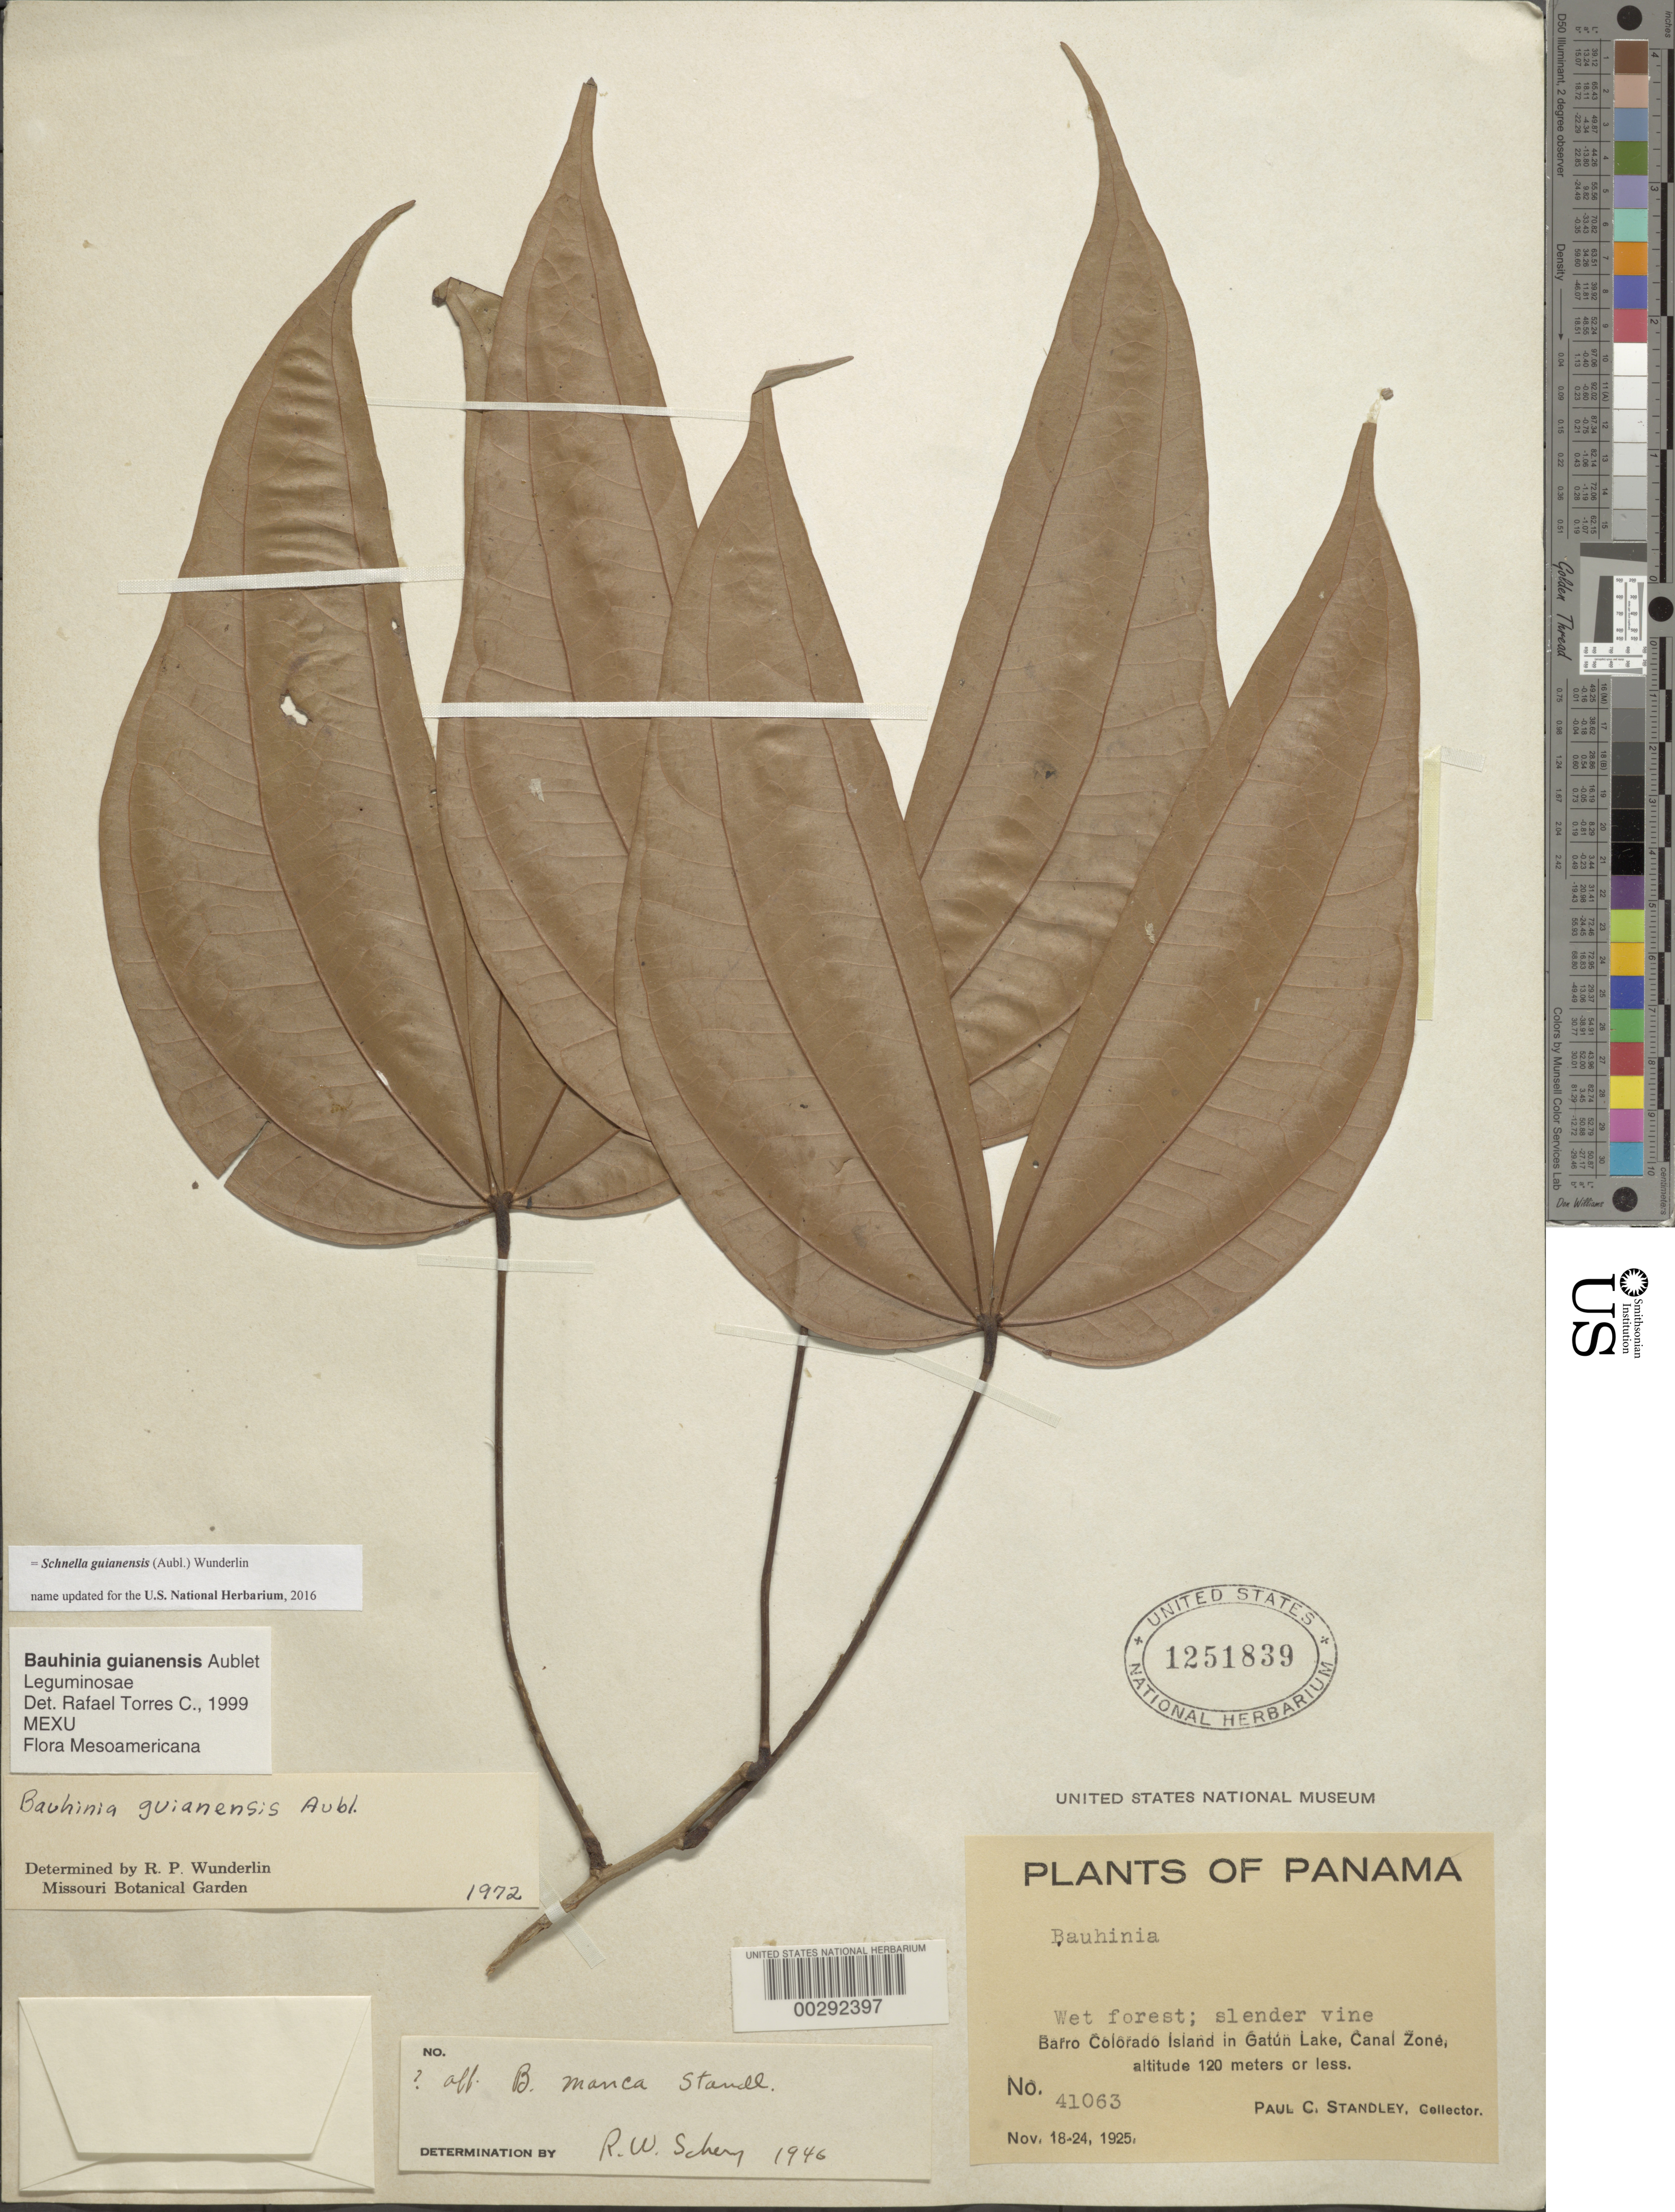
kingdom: Plantae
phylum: Tracheophyta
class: Magnoliopsida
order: Fabales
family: Fabaceae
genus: Schnella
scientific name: Schnella guianensis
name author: (Aubl.) Wunderlin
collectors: P. C. Standley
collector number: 41063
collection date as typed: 18 Nov 1925 to 24 Nov 1925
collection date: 1925-11-18/1925-11-24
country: Panama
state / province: Panamá Oeste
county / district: Canal Zone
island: Barro Colorado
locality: Gatun Lake, Canal Zone.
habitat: Wet forest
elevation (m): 120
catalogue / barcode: US 1251839